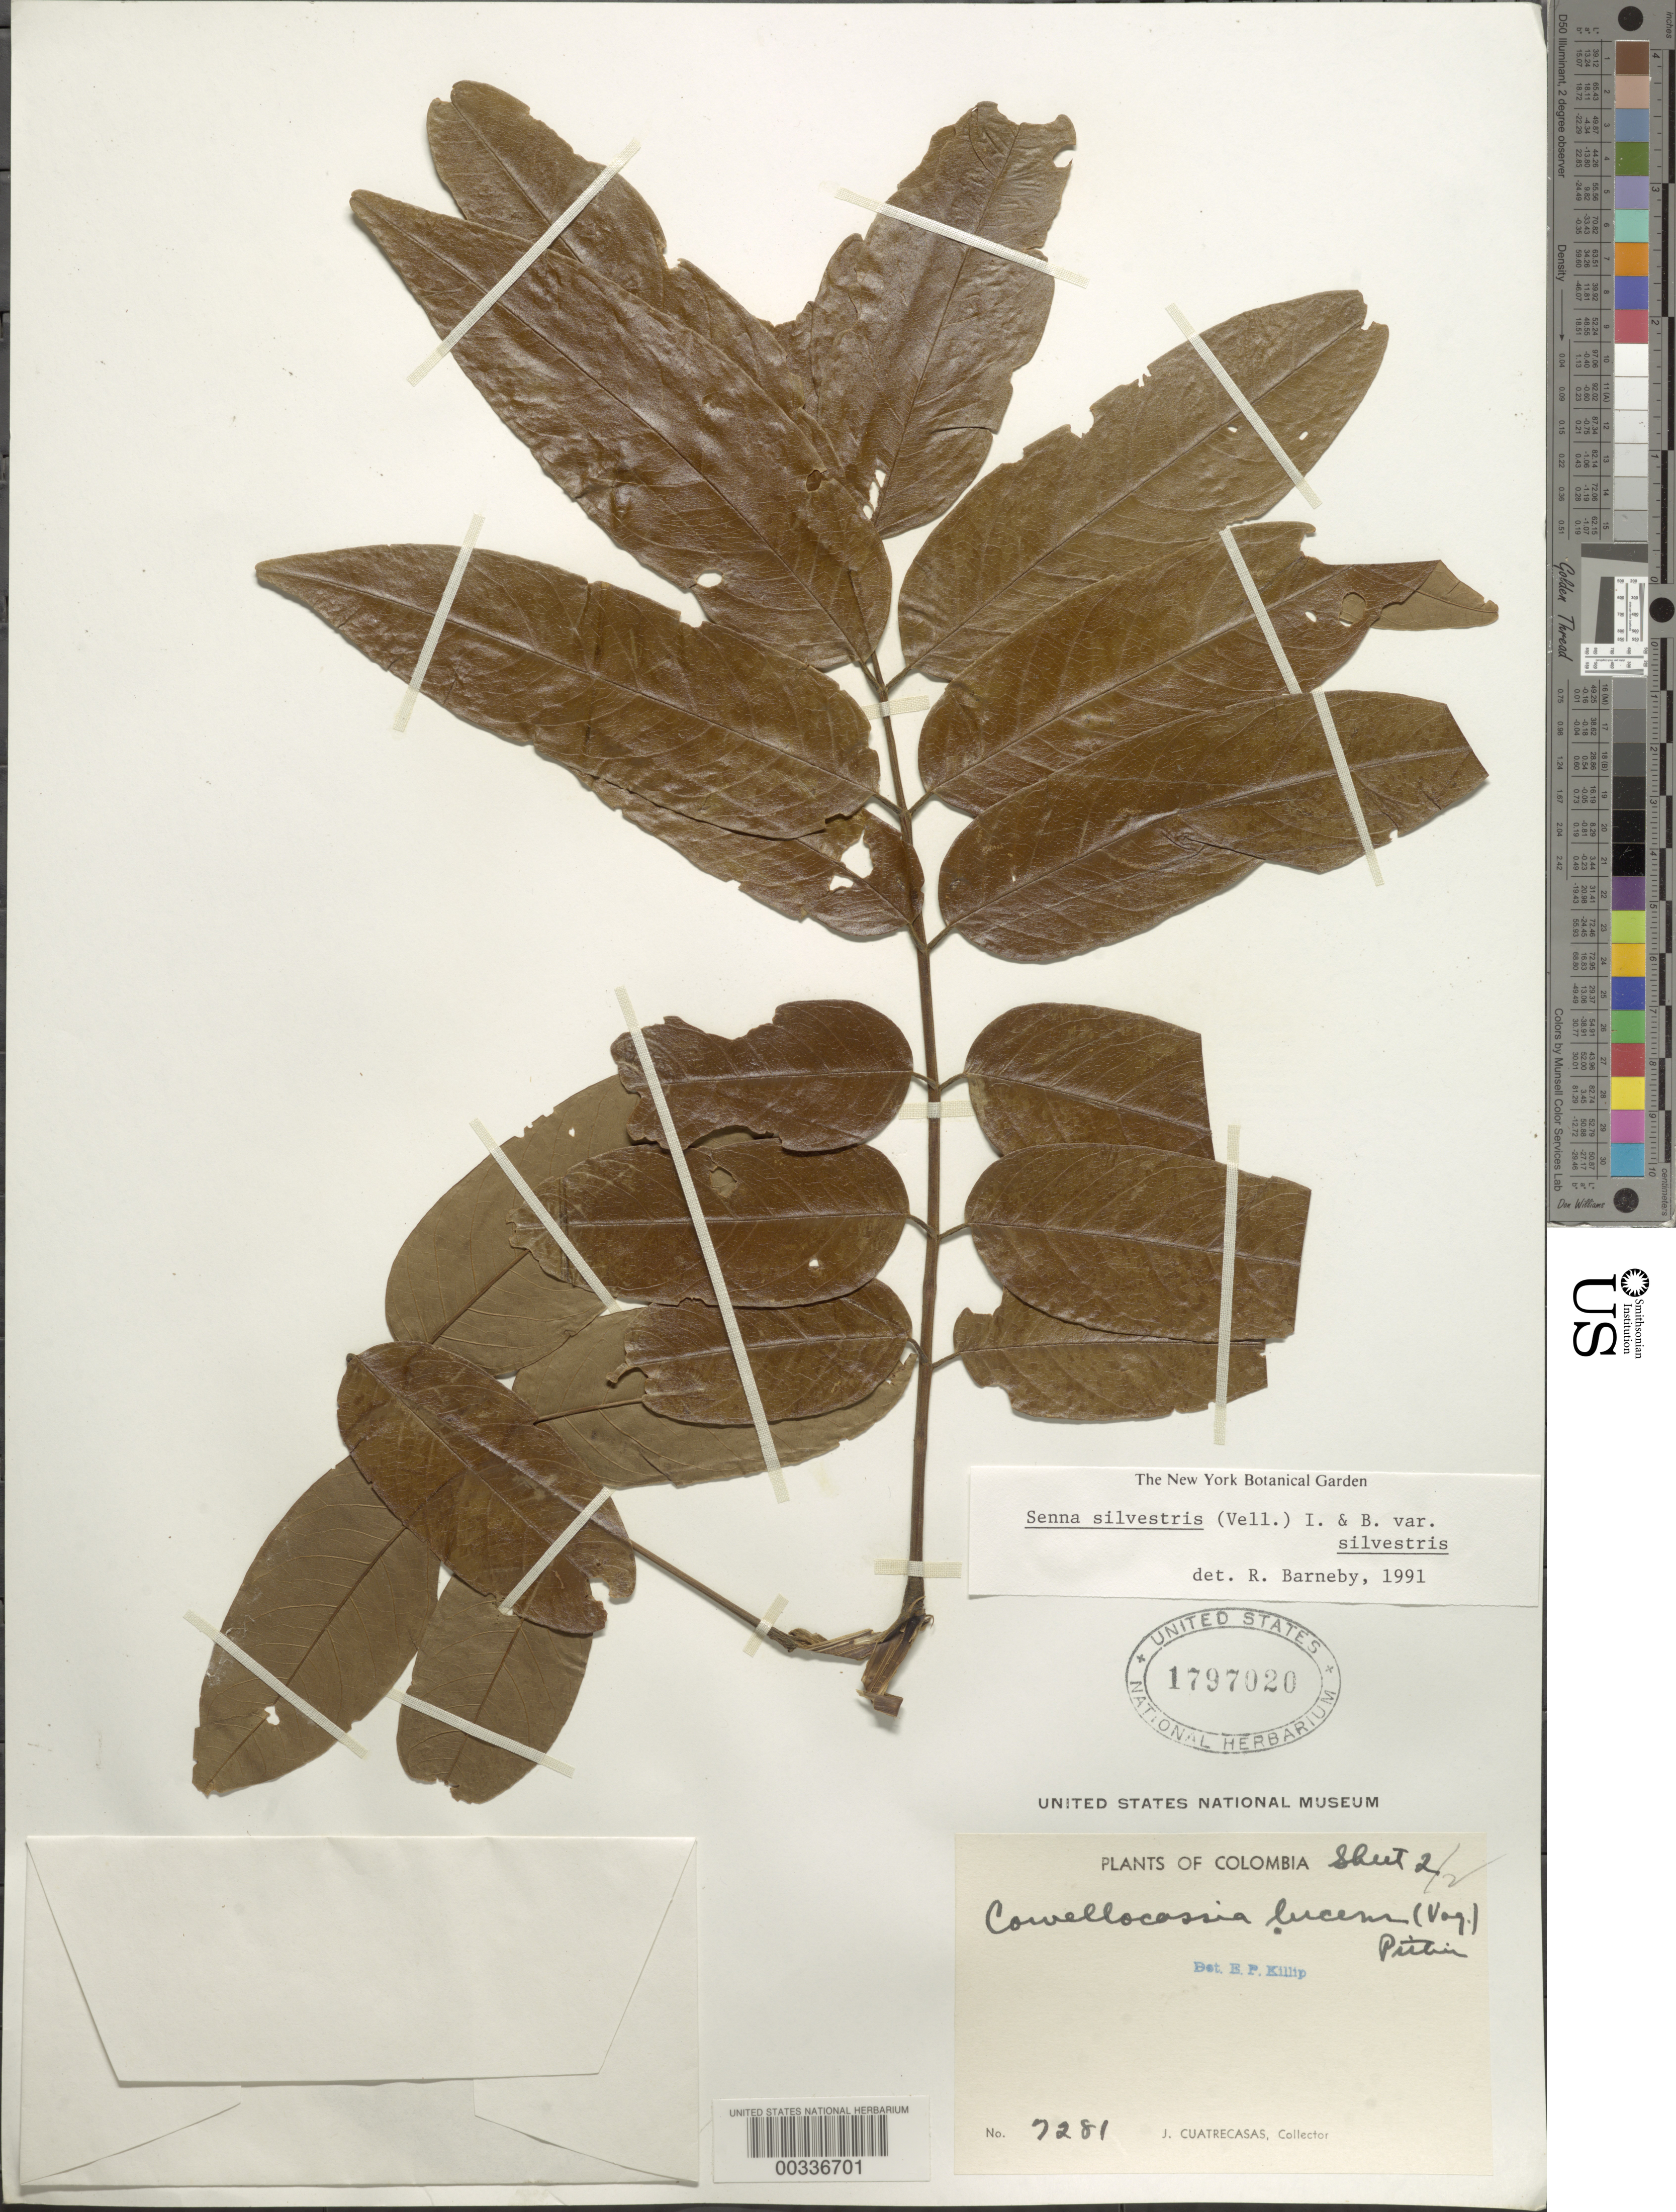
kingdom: Plantae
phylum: Tracheophyta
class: Magnoliopsida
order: Fabales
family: Fabaceae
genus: Senna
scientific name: Senna silvestris var. silvestris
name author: (Vell.) H.S. Irwin & Barneby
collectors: J. Cuatrecasas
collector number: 7281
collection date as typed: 19 Oct 1939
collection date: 1939-10-19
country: Colombia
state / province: Vaupés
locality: Mitú, Caño Paraná-Midi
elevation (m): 200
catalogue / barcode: US 1797020